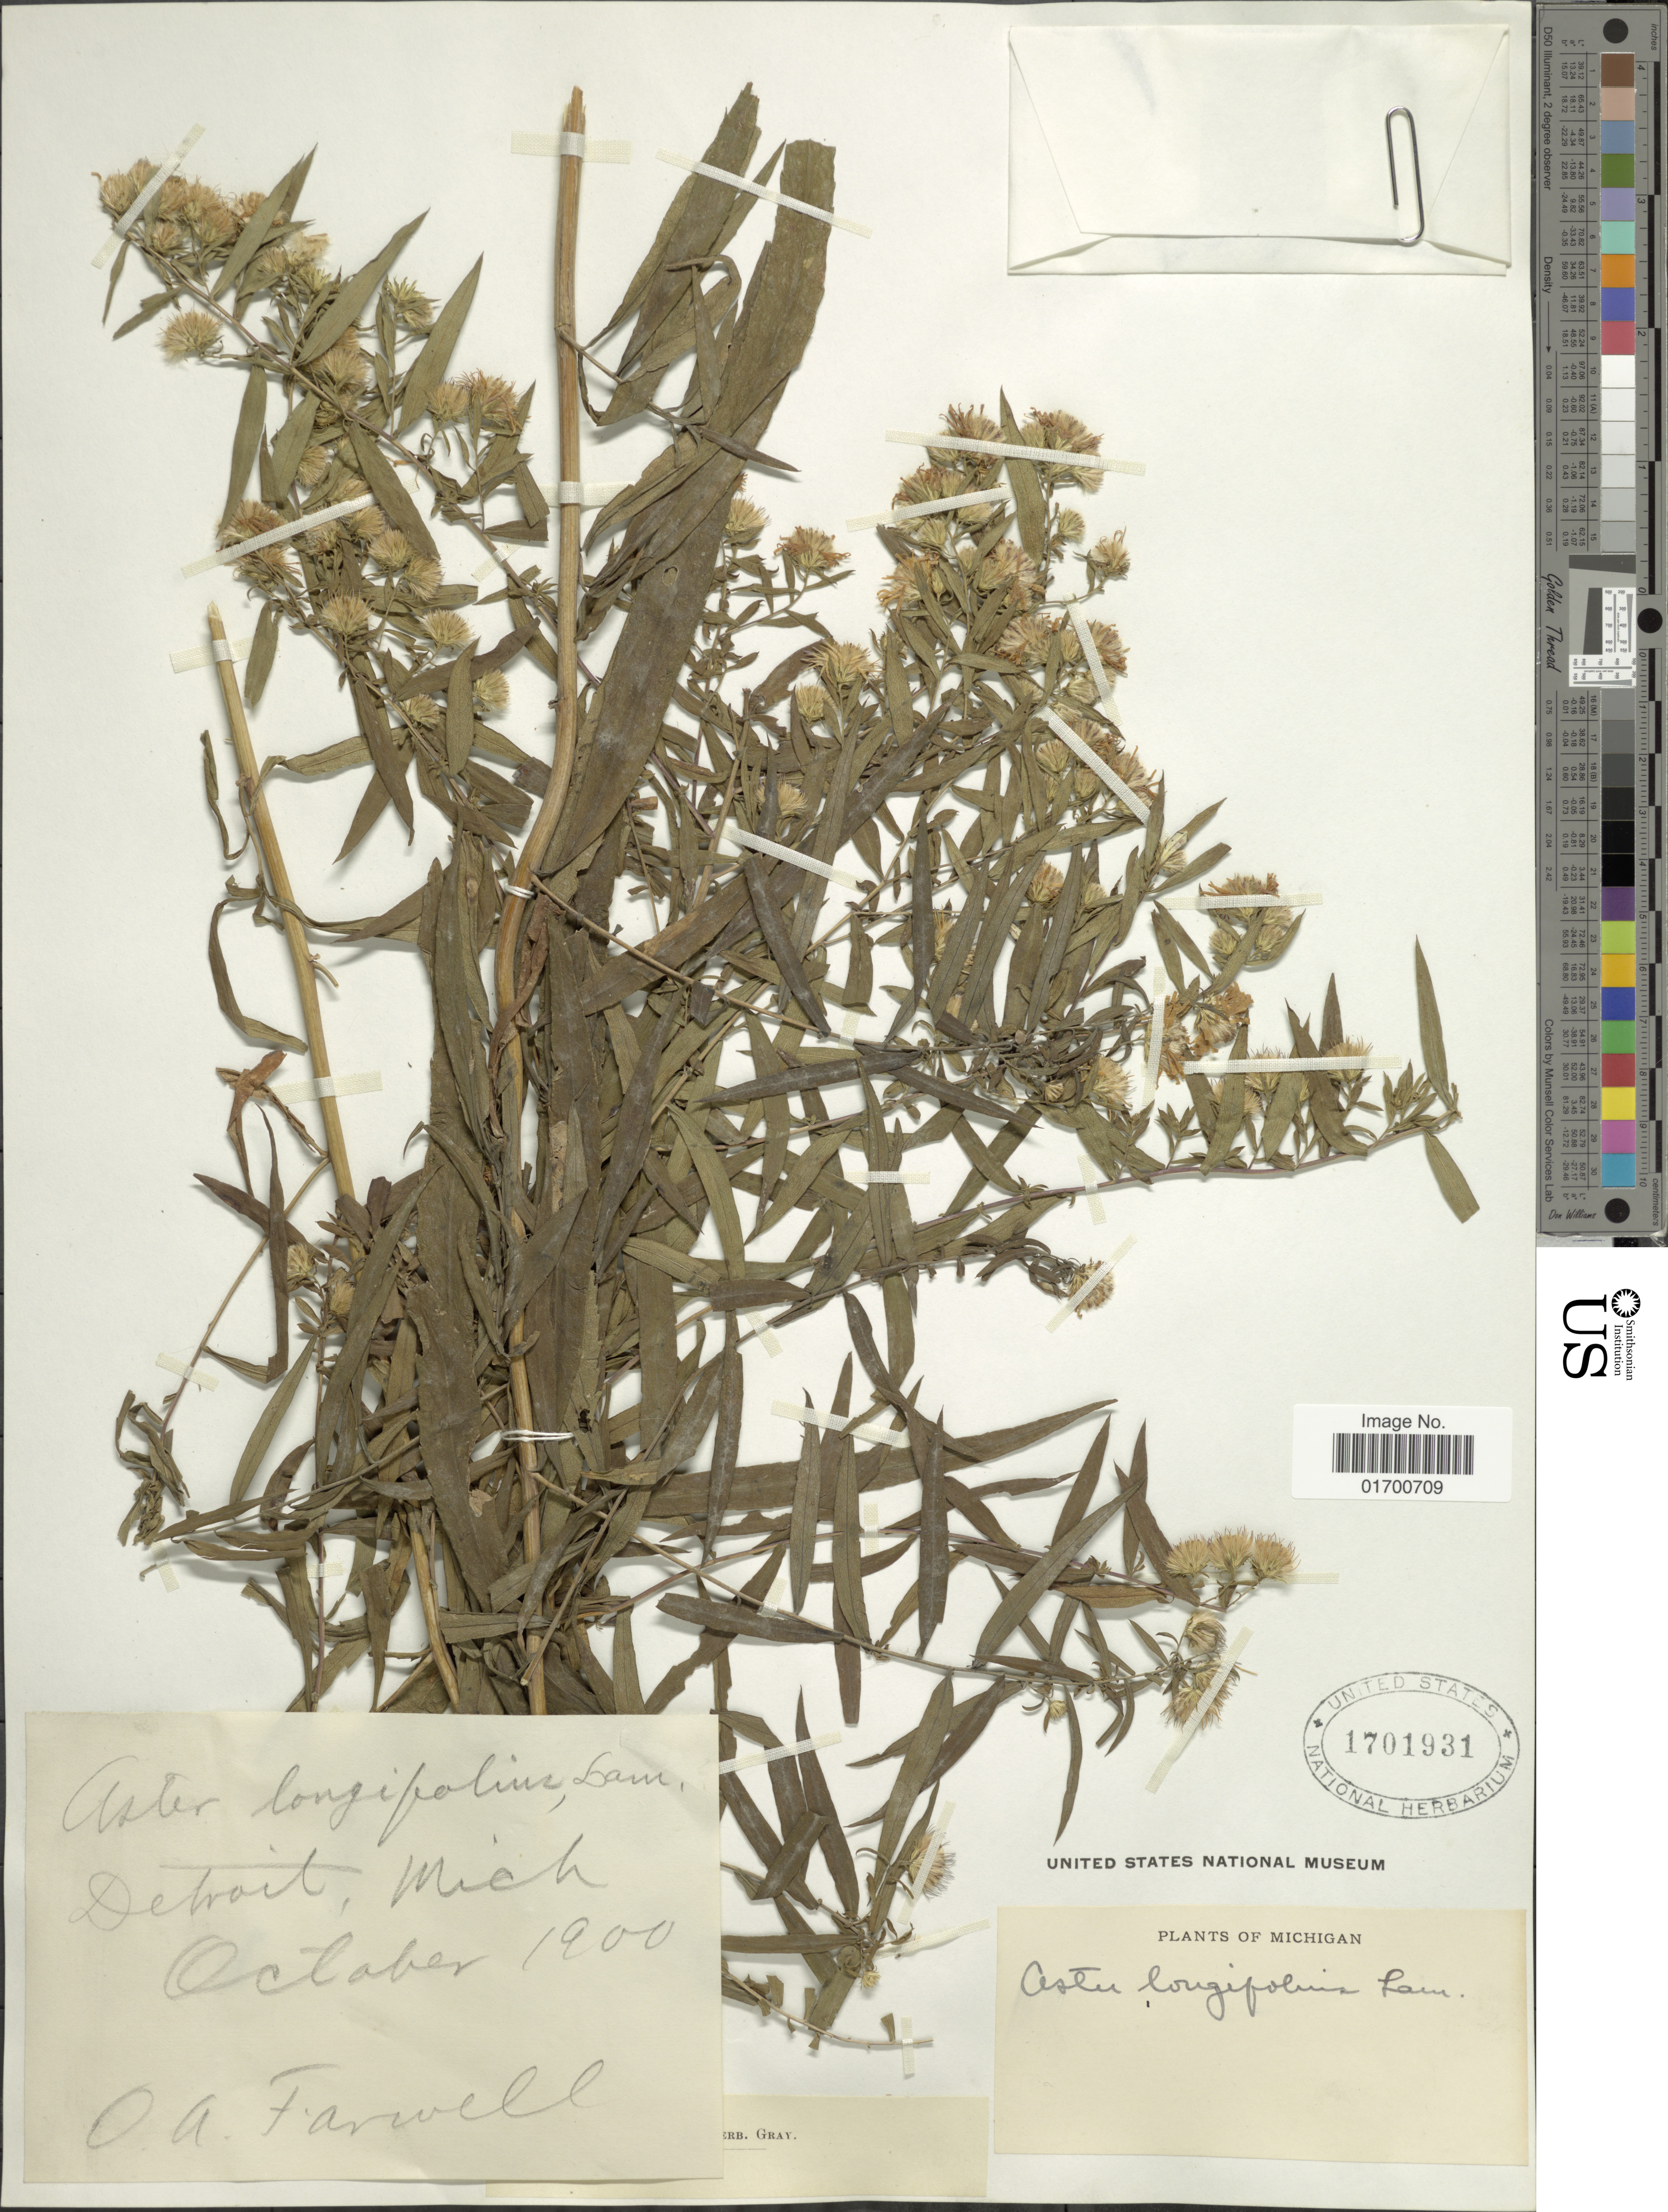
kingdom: Plantae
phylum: Tracheophyta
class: Magnoliopsida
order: Asterales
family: Asteraceae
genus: Symphyotrichum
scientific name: Symphyotrichum longifolium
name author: (Lam.) G.L. Nesom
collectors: O. Farwell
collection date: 1900-10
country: United States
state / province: Michigan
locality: Detroit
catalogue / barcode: US 1701931